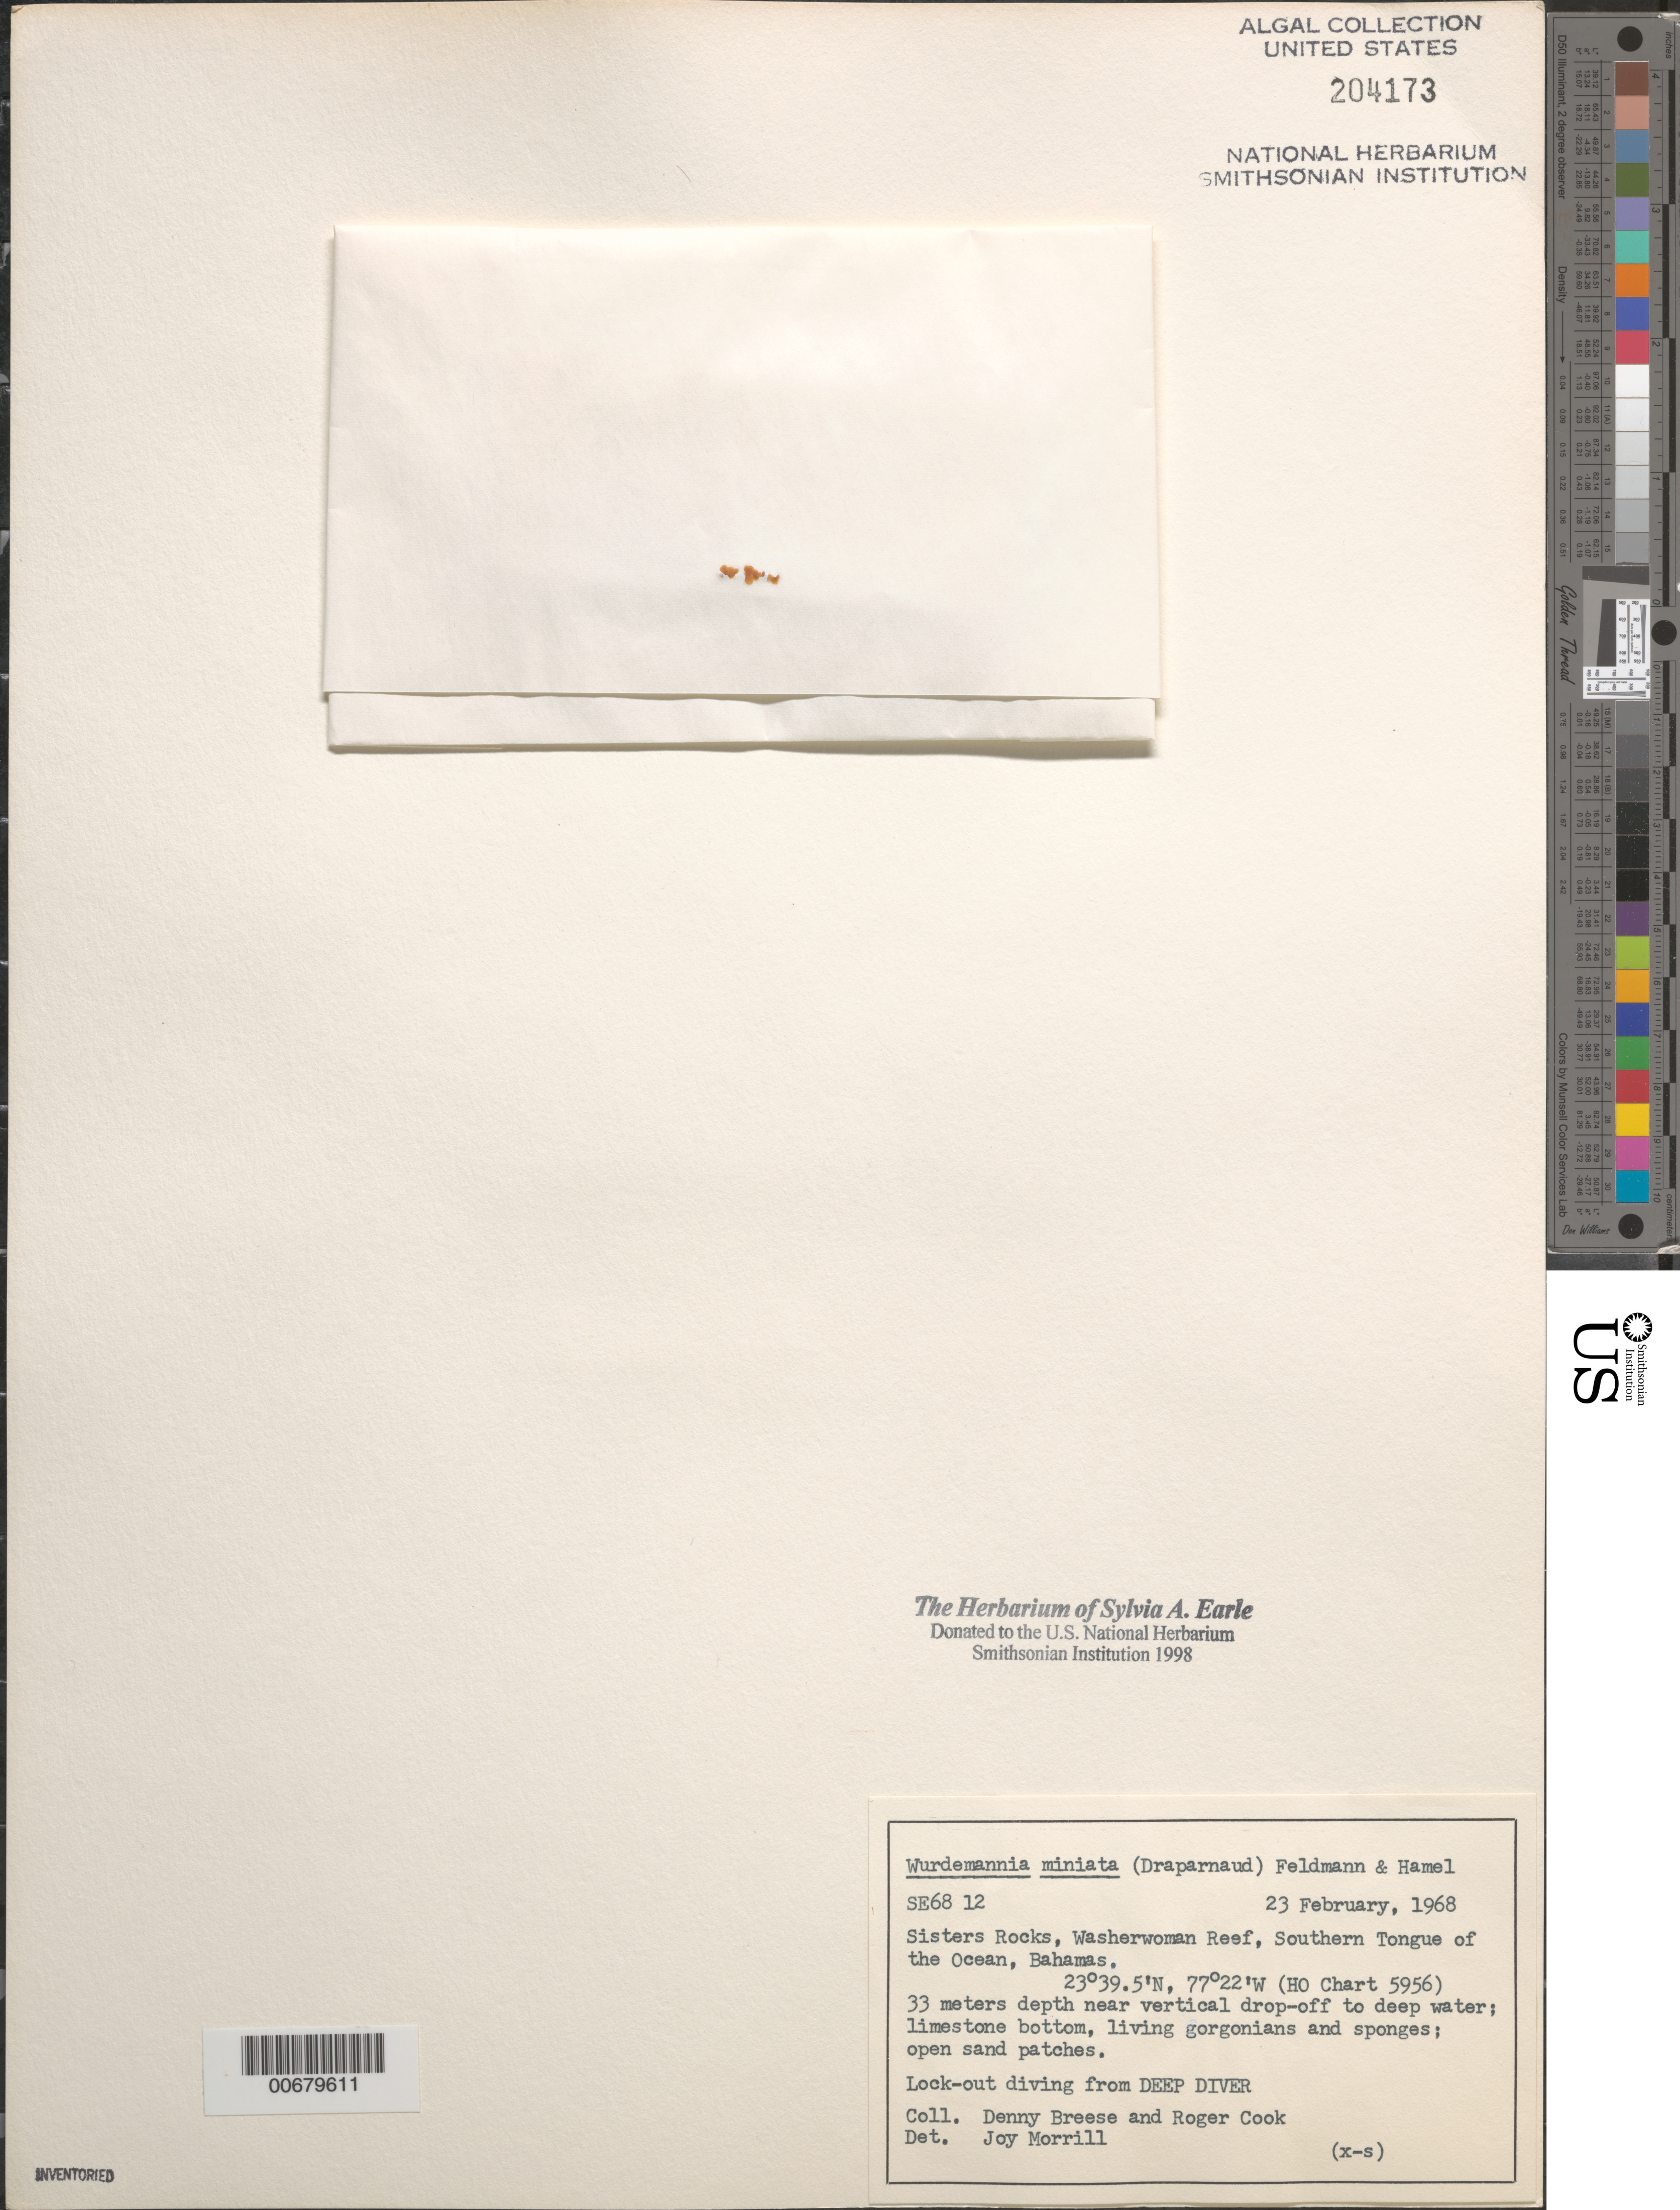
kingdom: Plantae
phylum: Rhodophyta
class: Florideophyceae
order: Gigartinales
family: Solieriaceae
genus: Wurdemannia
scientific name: Wurdemannia miniata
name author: (Spreng.) Feldmann & G. Hamel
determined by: Morrill, J.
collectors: D. Breese & R. Cook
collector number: SE 6812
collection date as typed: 23 Feb 1968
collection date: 1968-02-23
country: Bahamas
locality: Sisters Rocks, Washerwoman Reef, Southern Tongue of the Ocean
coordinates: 23 39.5' N, 77 22' W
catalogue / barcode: US 204173